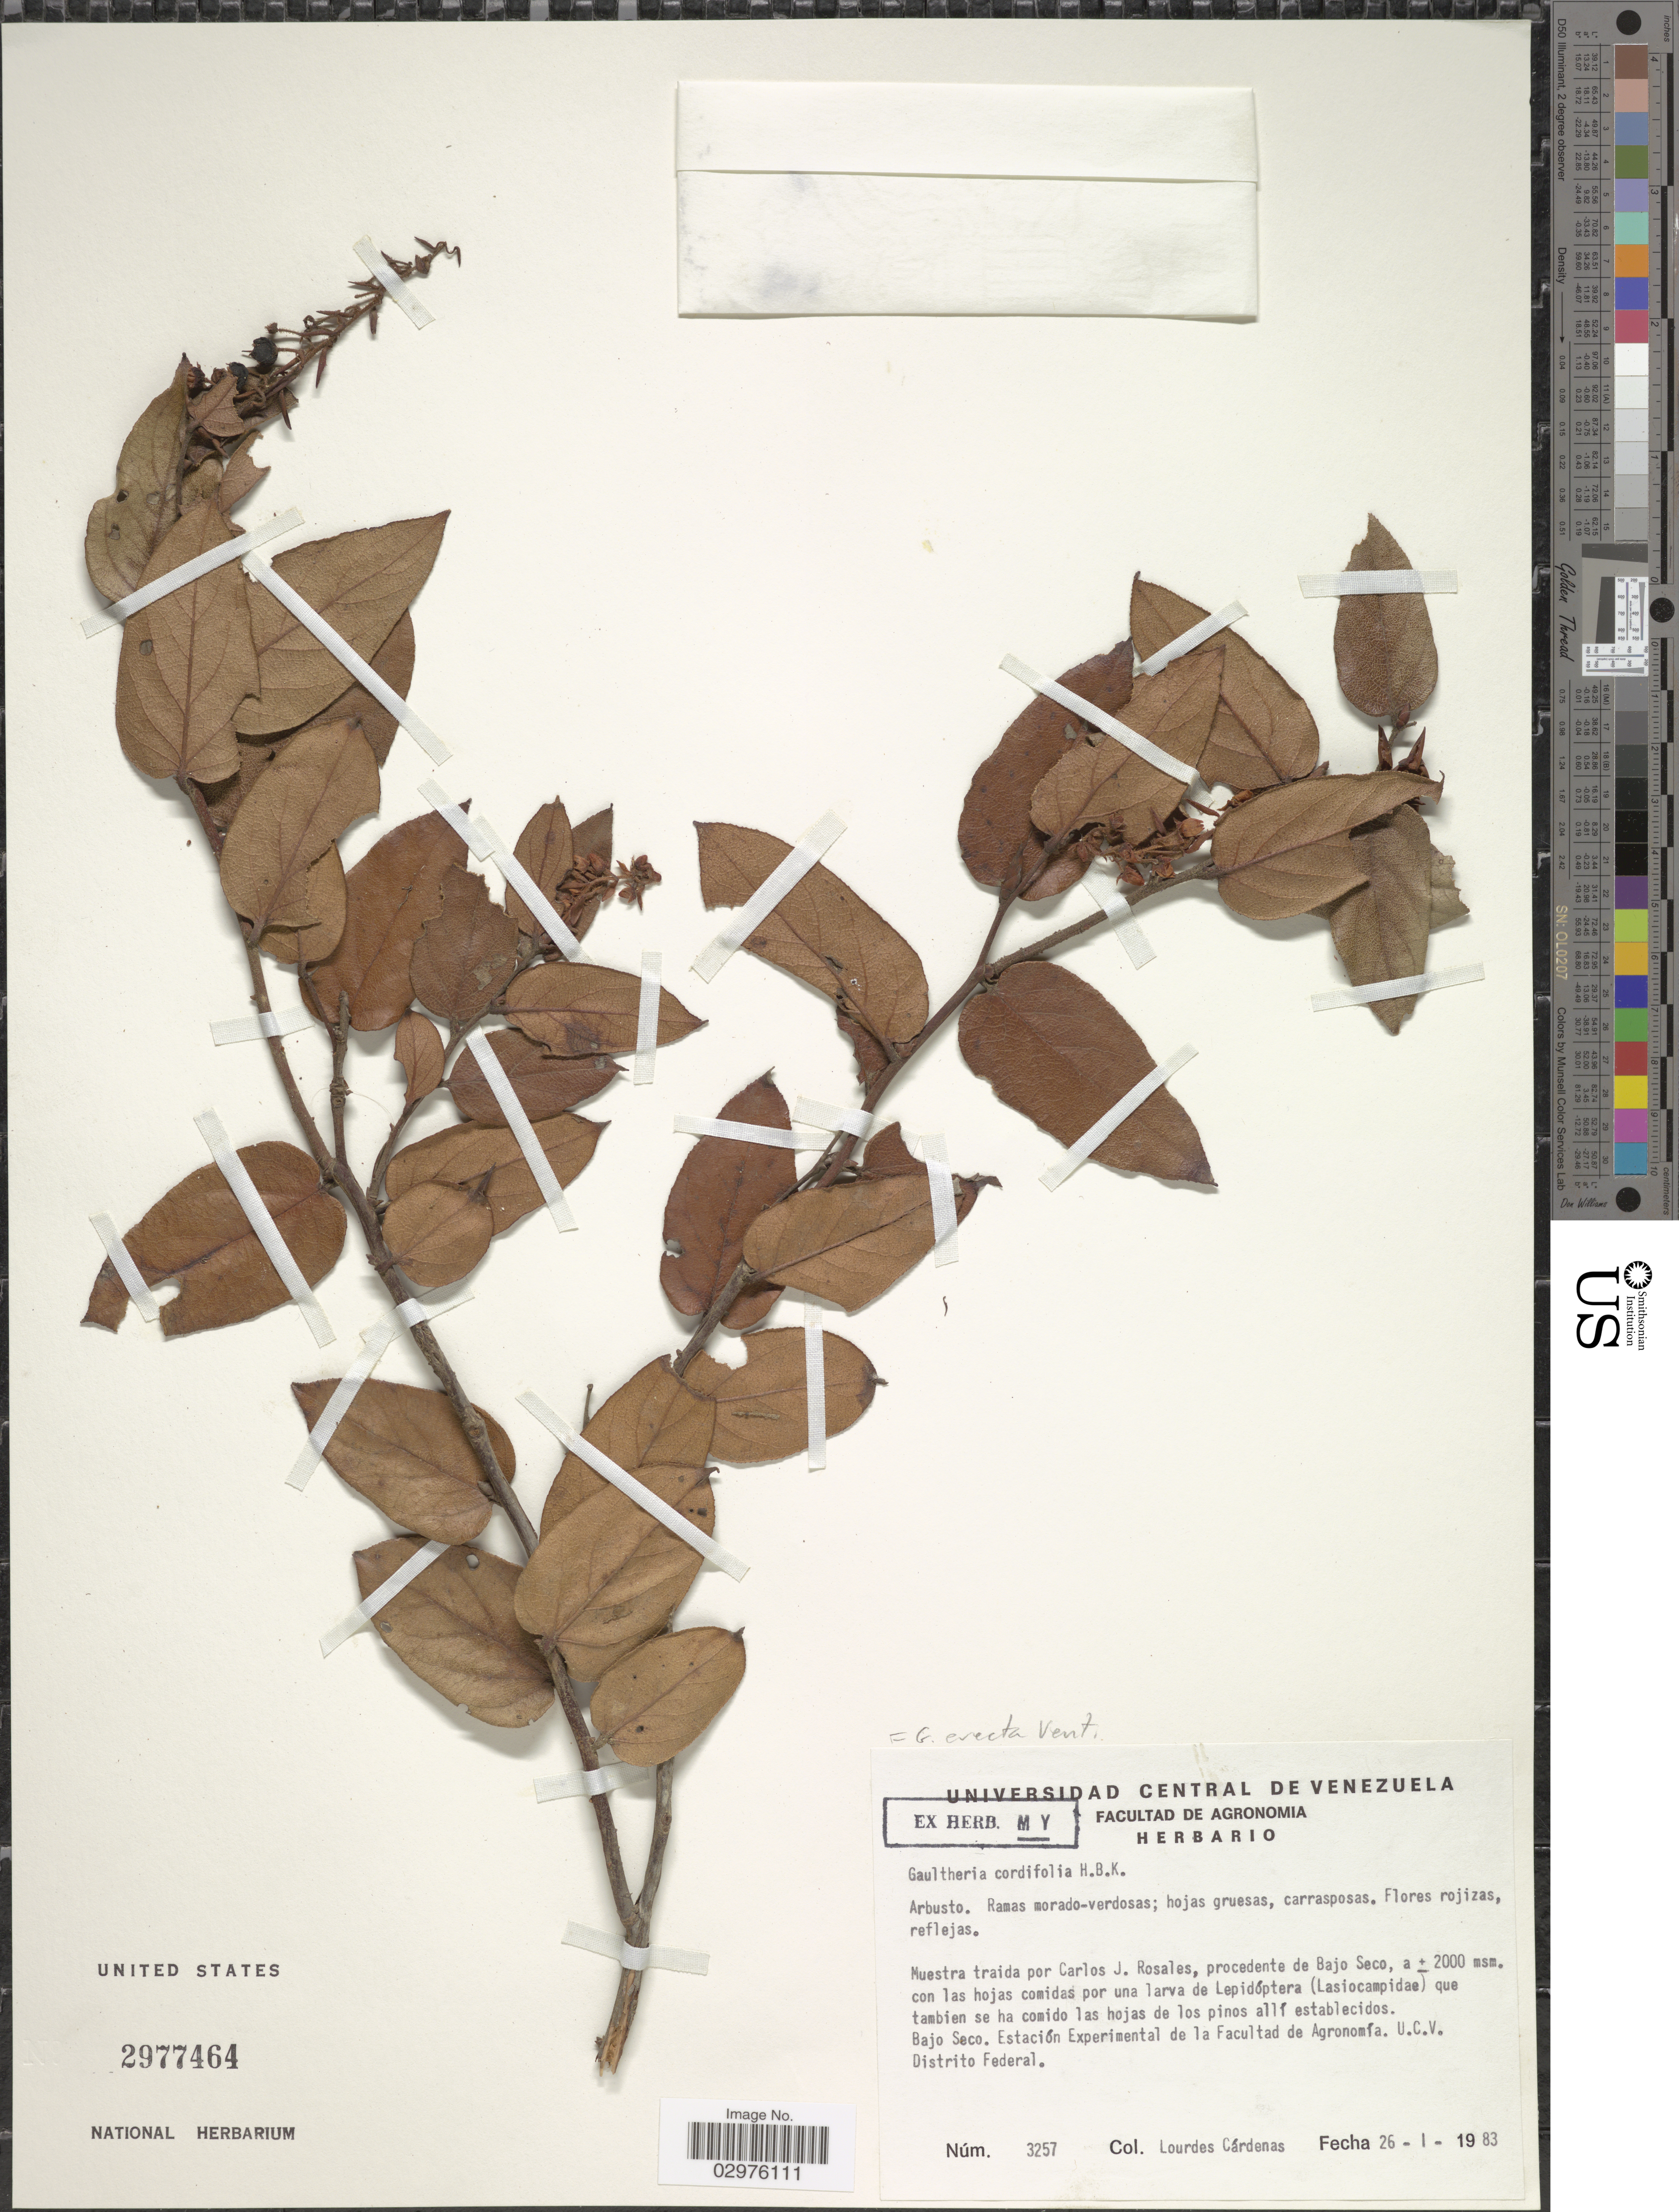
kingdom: Plantae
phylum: Tracheophyta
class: Magnoliopsida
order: Ericales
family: Ericaceae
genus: Gaultheria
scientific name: Gaultheria erecta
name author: Vent.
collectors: L. Cárdenas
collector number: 3257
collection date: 1983-01-26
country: Venezuela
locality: Bajo Seco. Estación Experimental de la Facultad de Agronomía. U.C.V. Distrito Federal.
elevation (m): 2000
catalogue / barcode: US 2977464